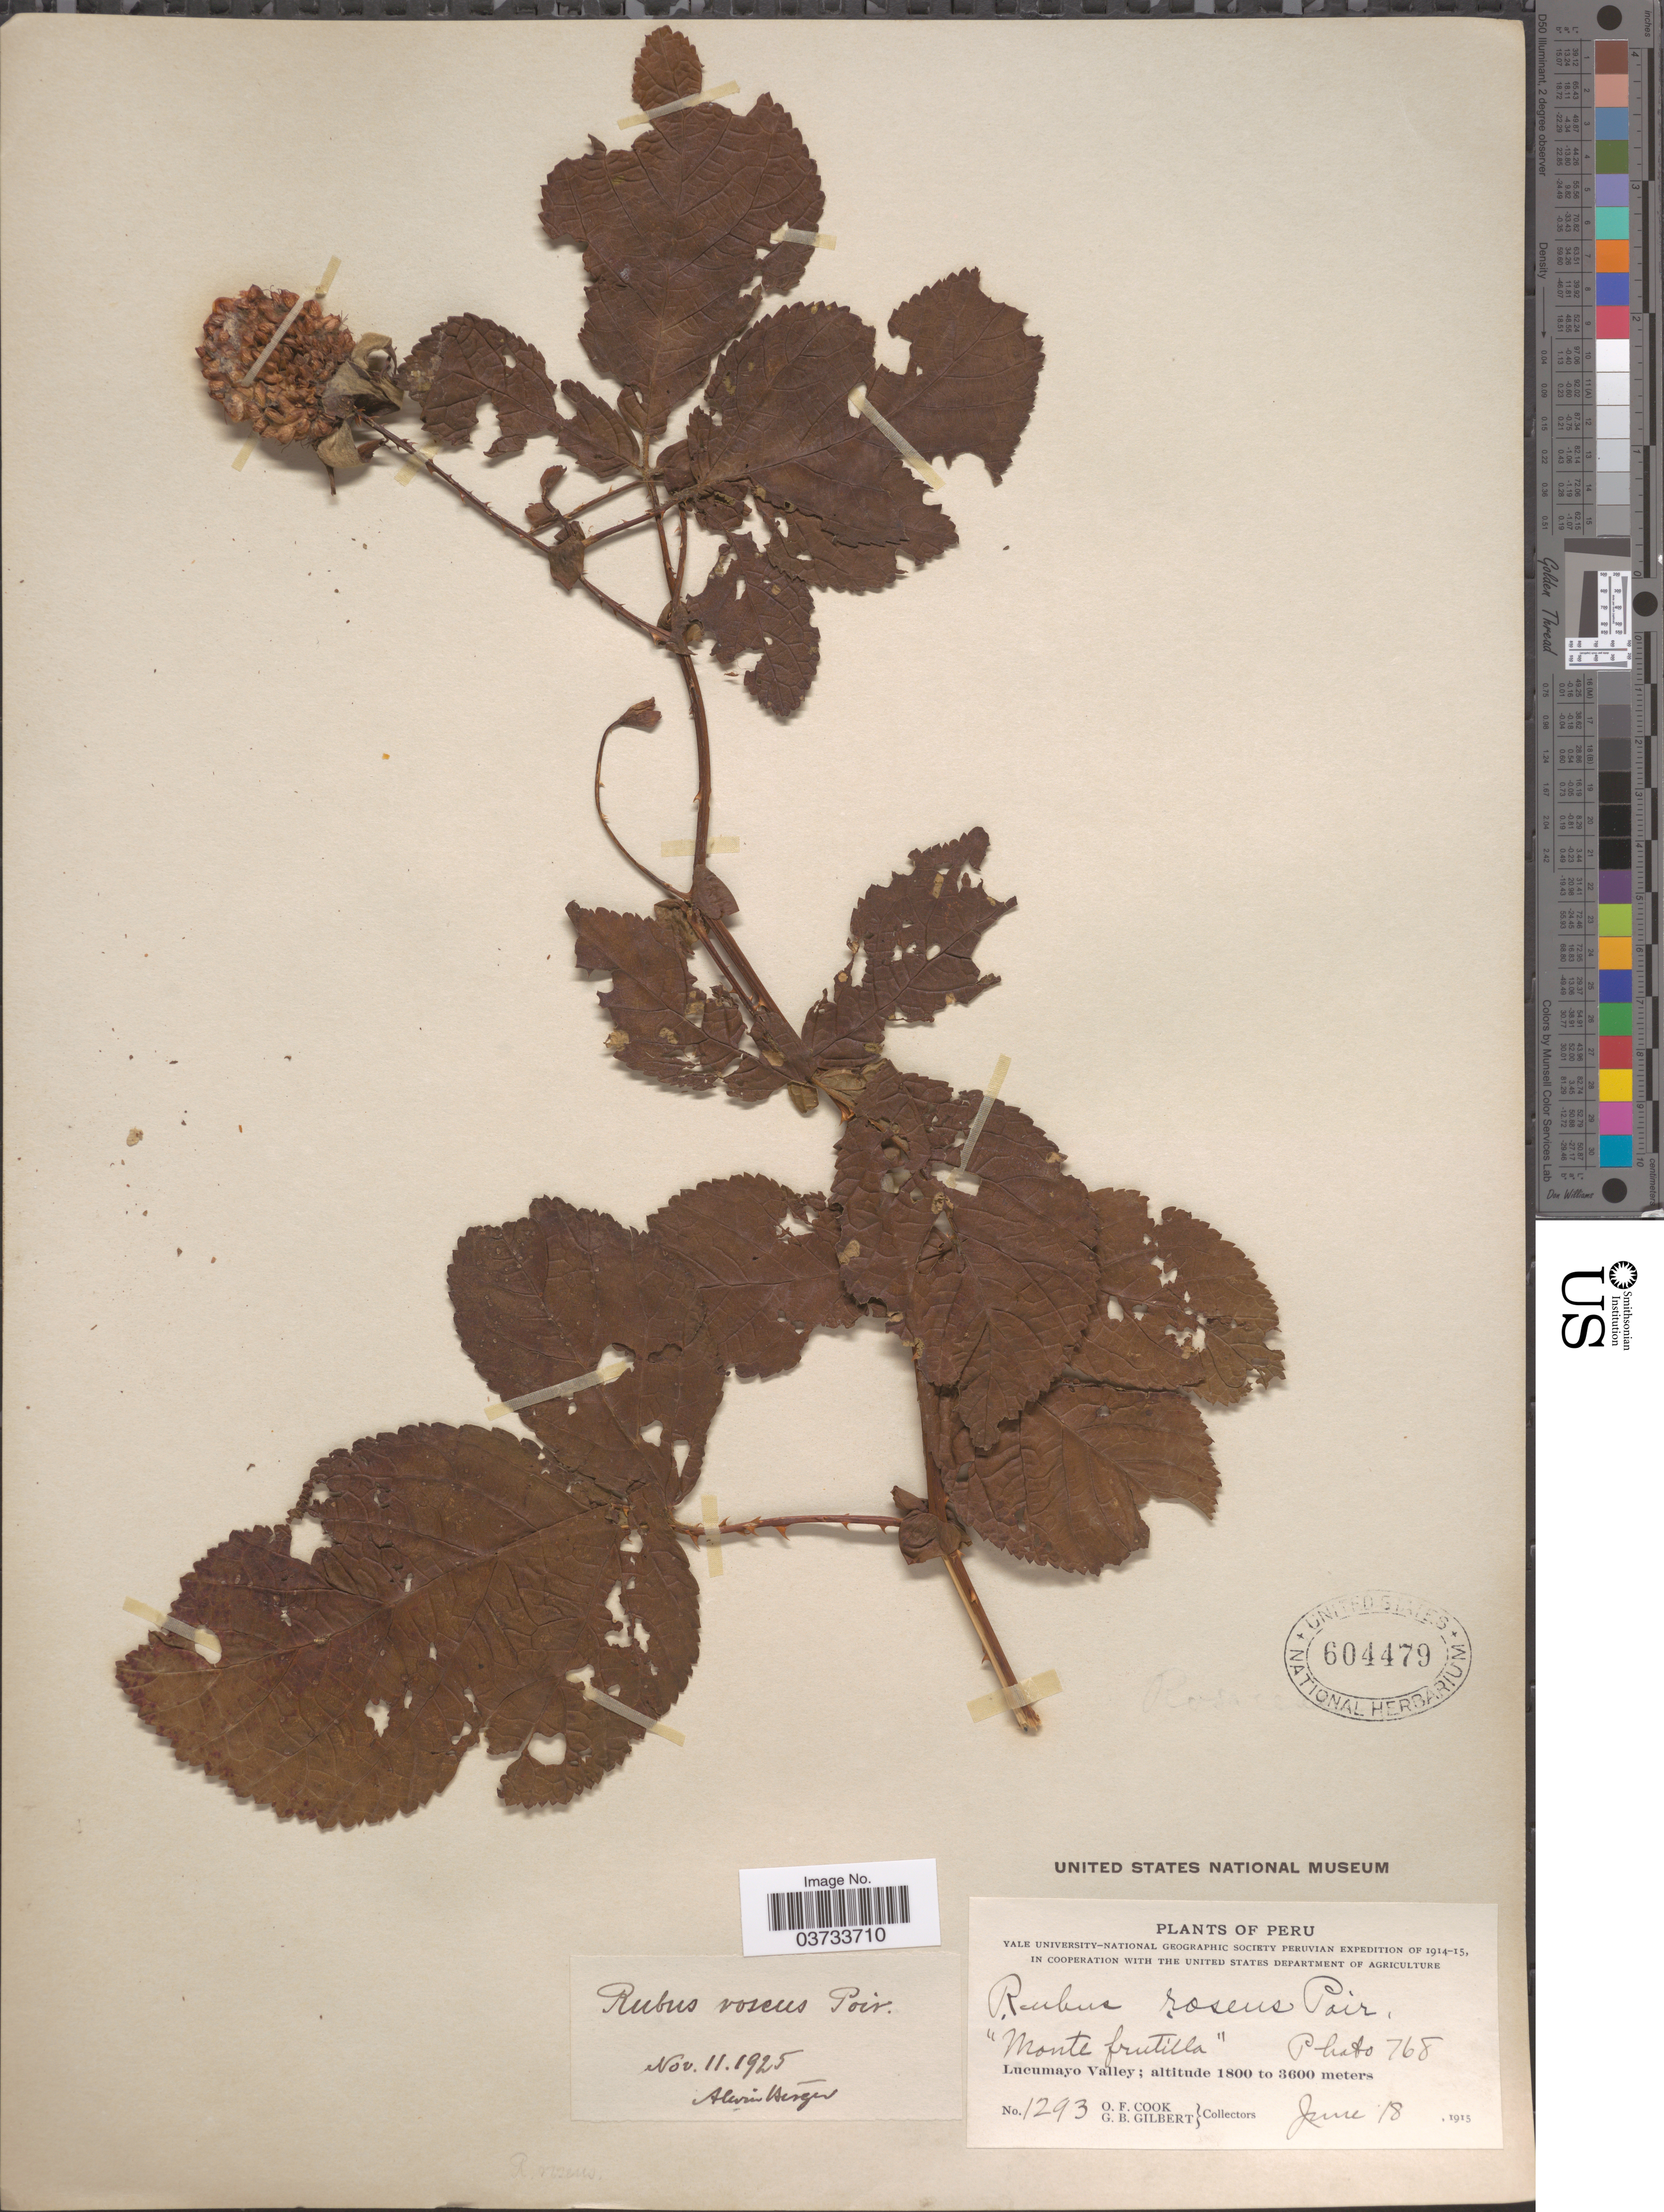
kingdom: Plantae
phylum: Tracheophyta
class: Magnoliopsida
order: Rosales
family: Rosaceae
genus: Rubus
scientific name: Rubus roseus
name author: Poir.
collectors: O. F. Cook & G. B. Gilbert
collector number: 1293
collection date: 1915-06-18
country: Peru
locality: Lucumayo Valley.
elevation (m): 1800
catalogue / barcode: US 604479